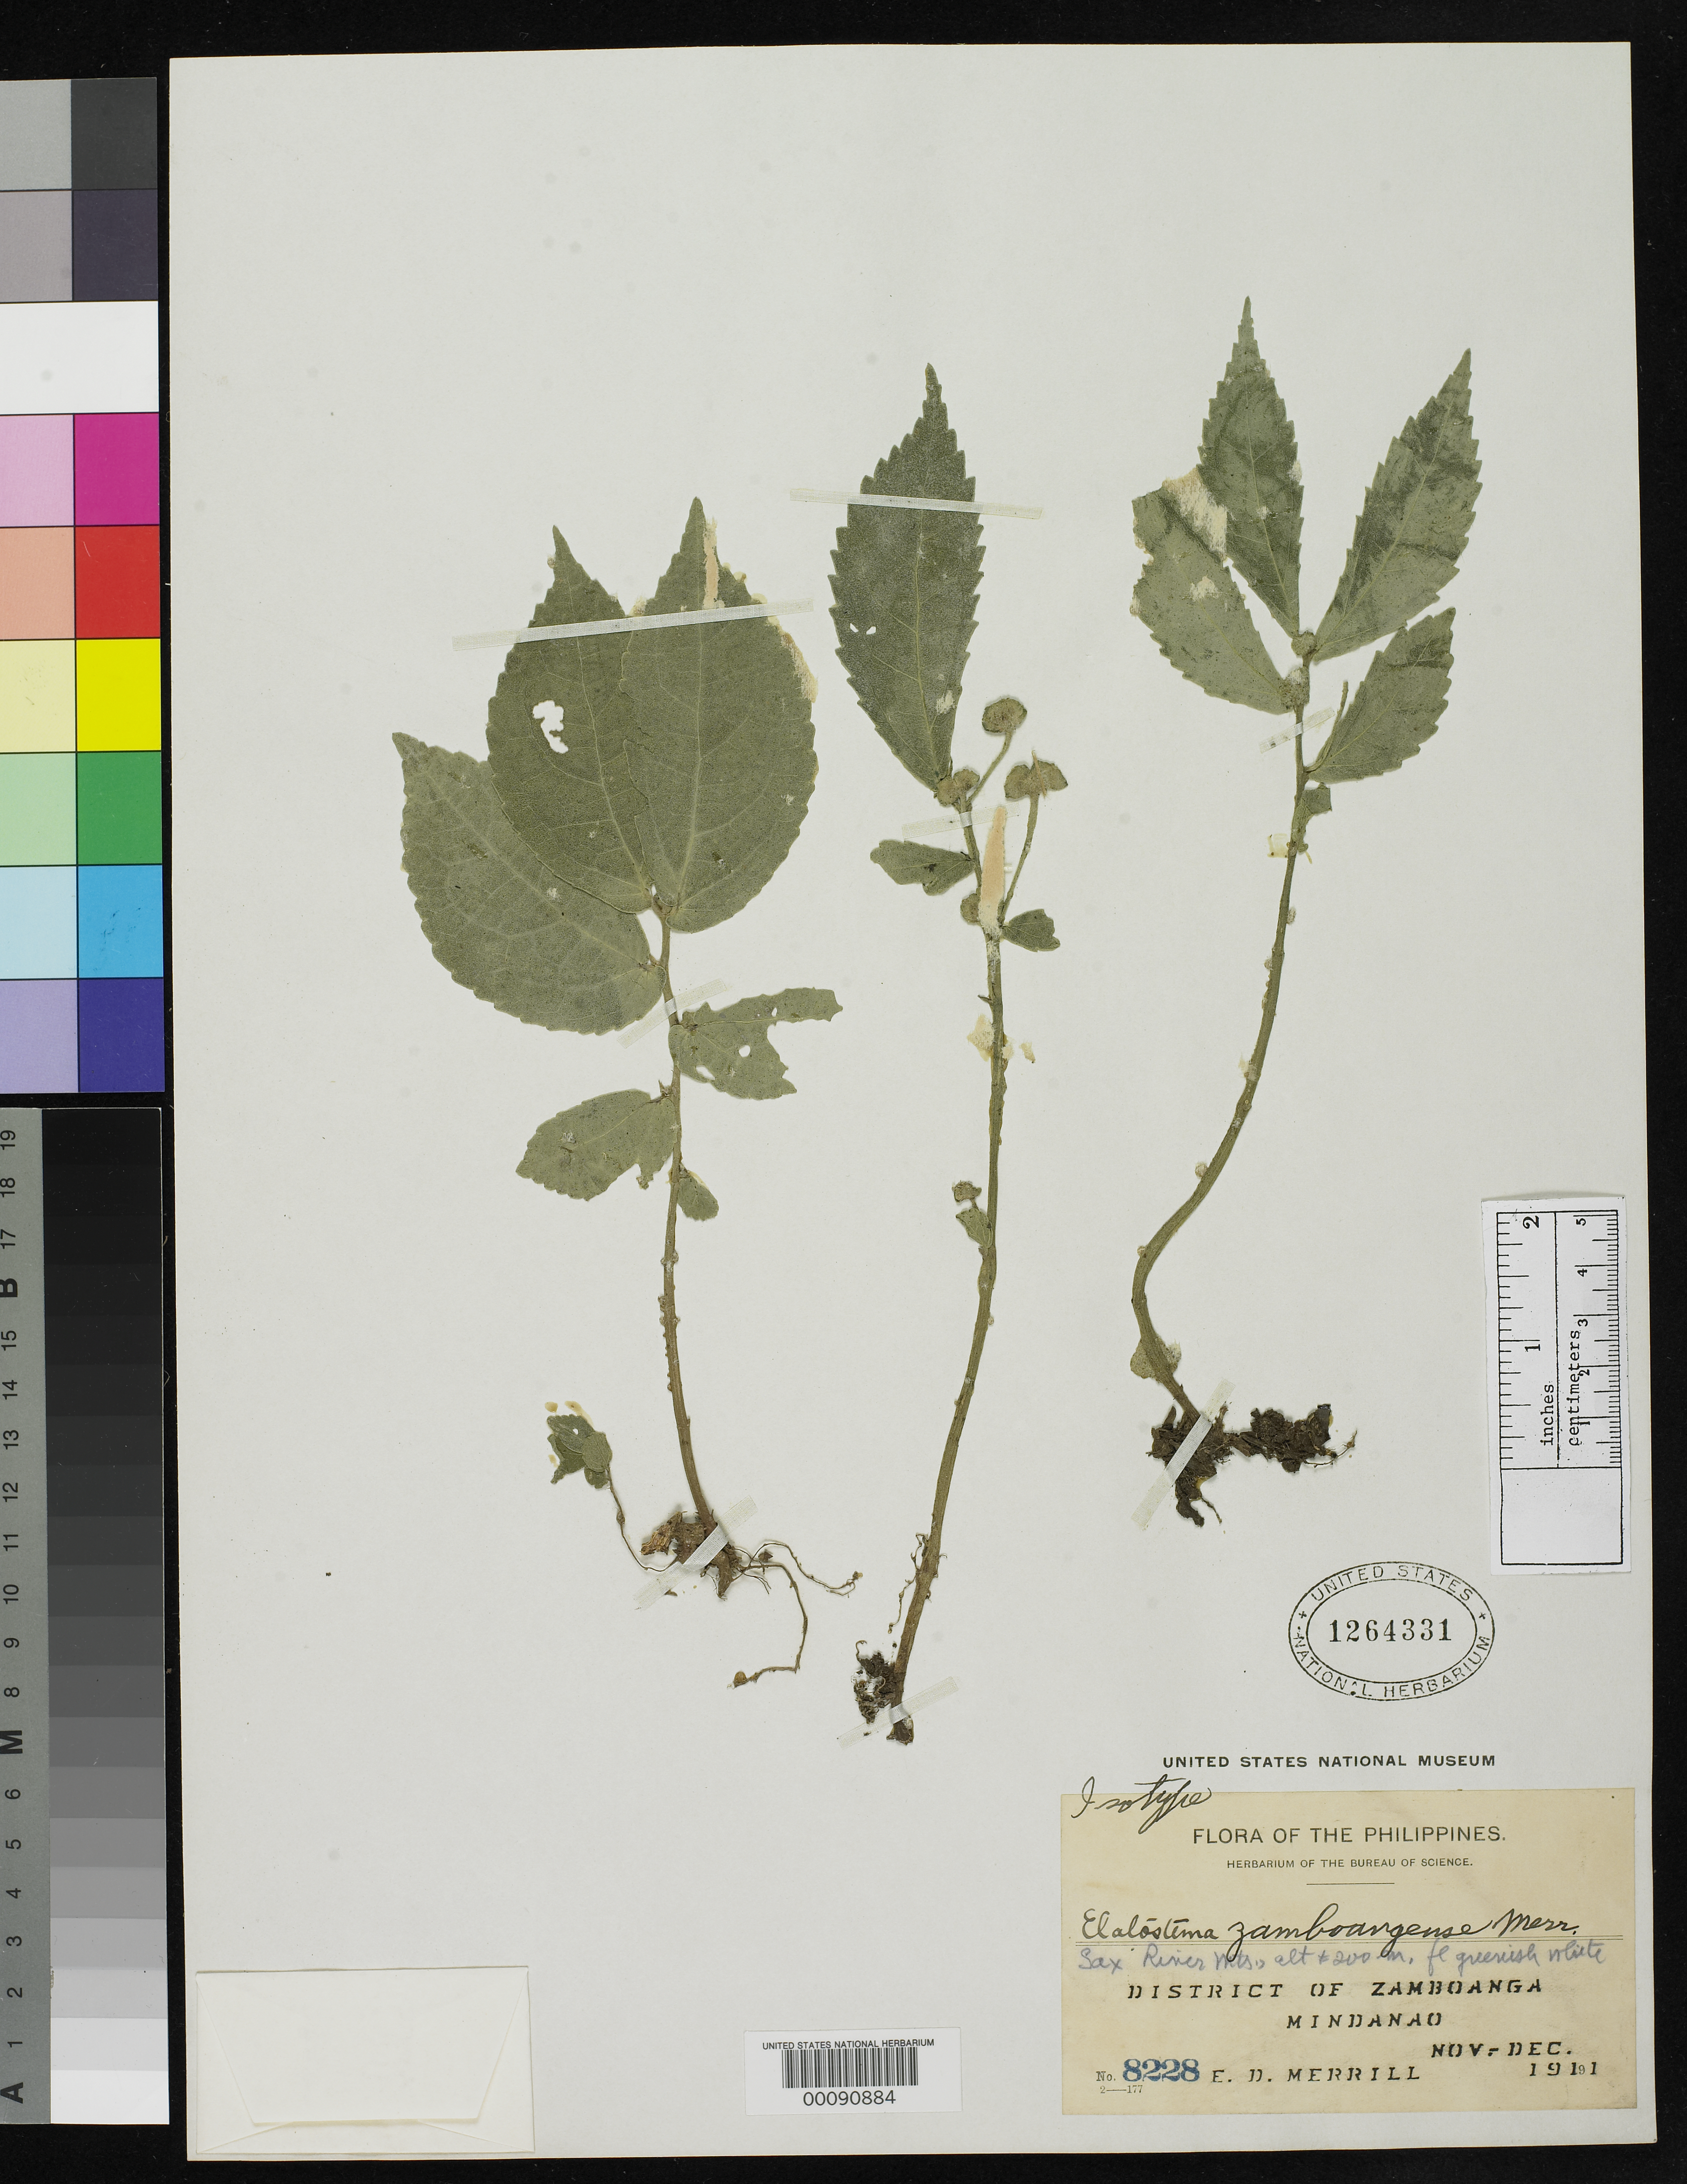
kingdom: Plantae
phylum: Tracheophyta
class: Magnoliopsida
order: Rosales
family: Urticaceae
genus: Elatostema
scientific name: Elatostema zamboangense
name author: Merr.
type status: Isotype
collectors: E. D. Merrill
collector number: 8228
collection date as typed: Nov 1911 to -- Dec 1911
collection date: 1911-11/1911-12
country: Philippines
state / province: Zamboanga Peninsula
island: Mindanao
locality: Tetuan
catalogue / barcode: US 1264331